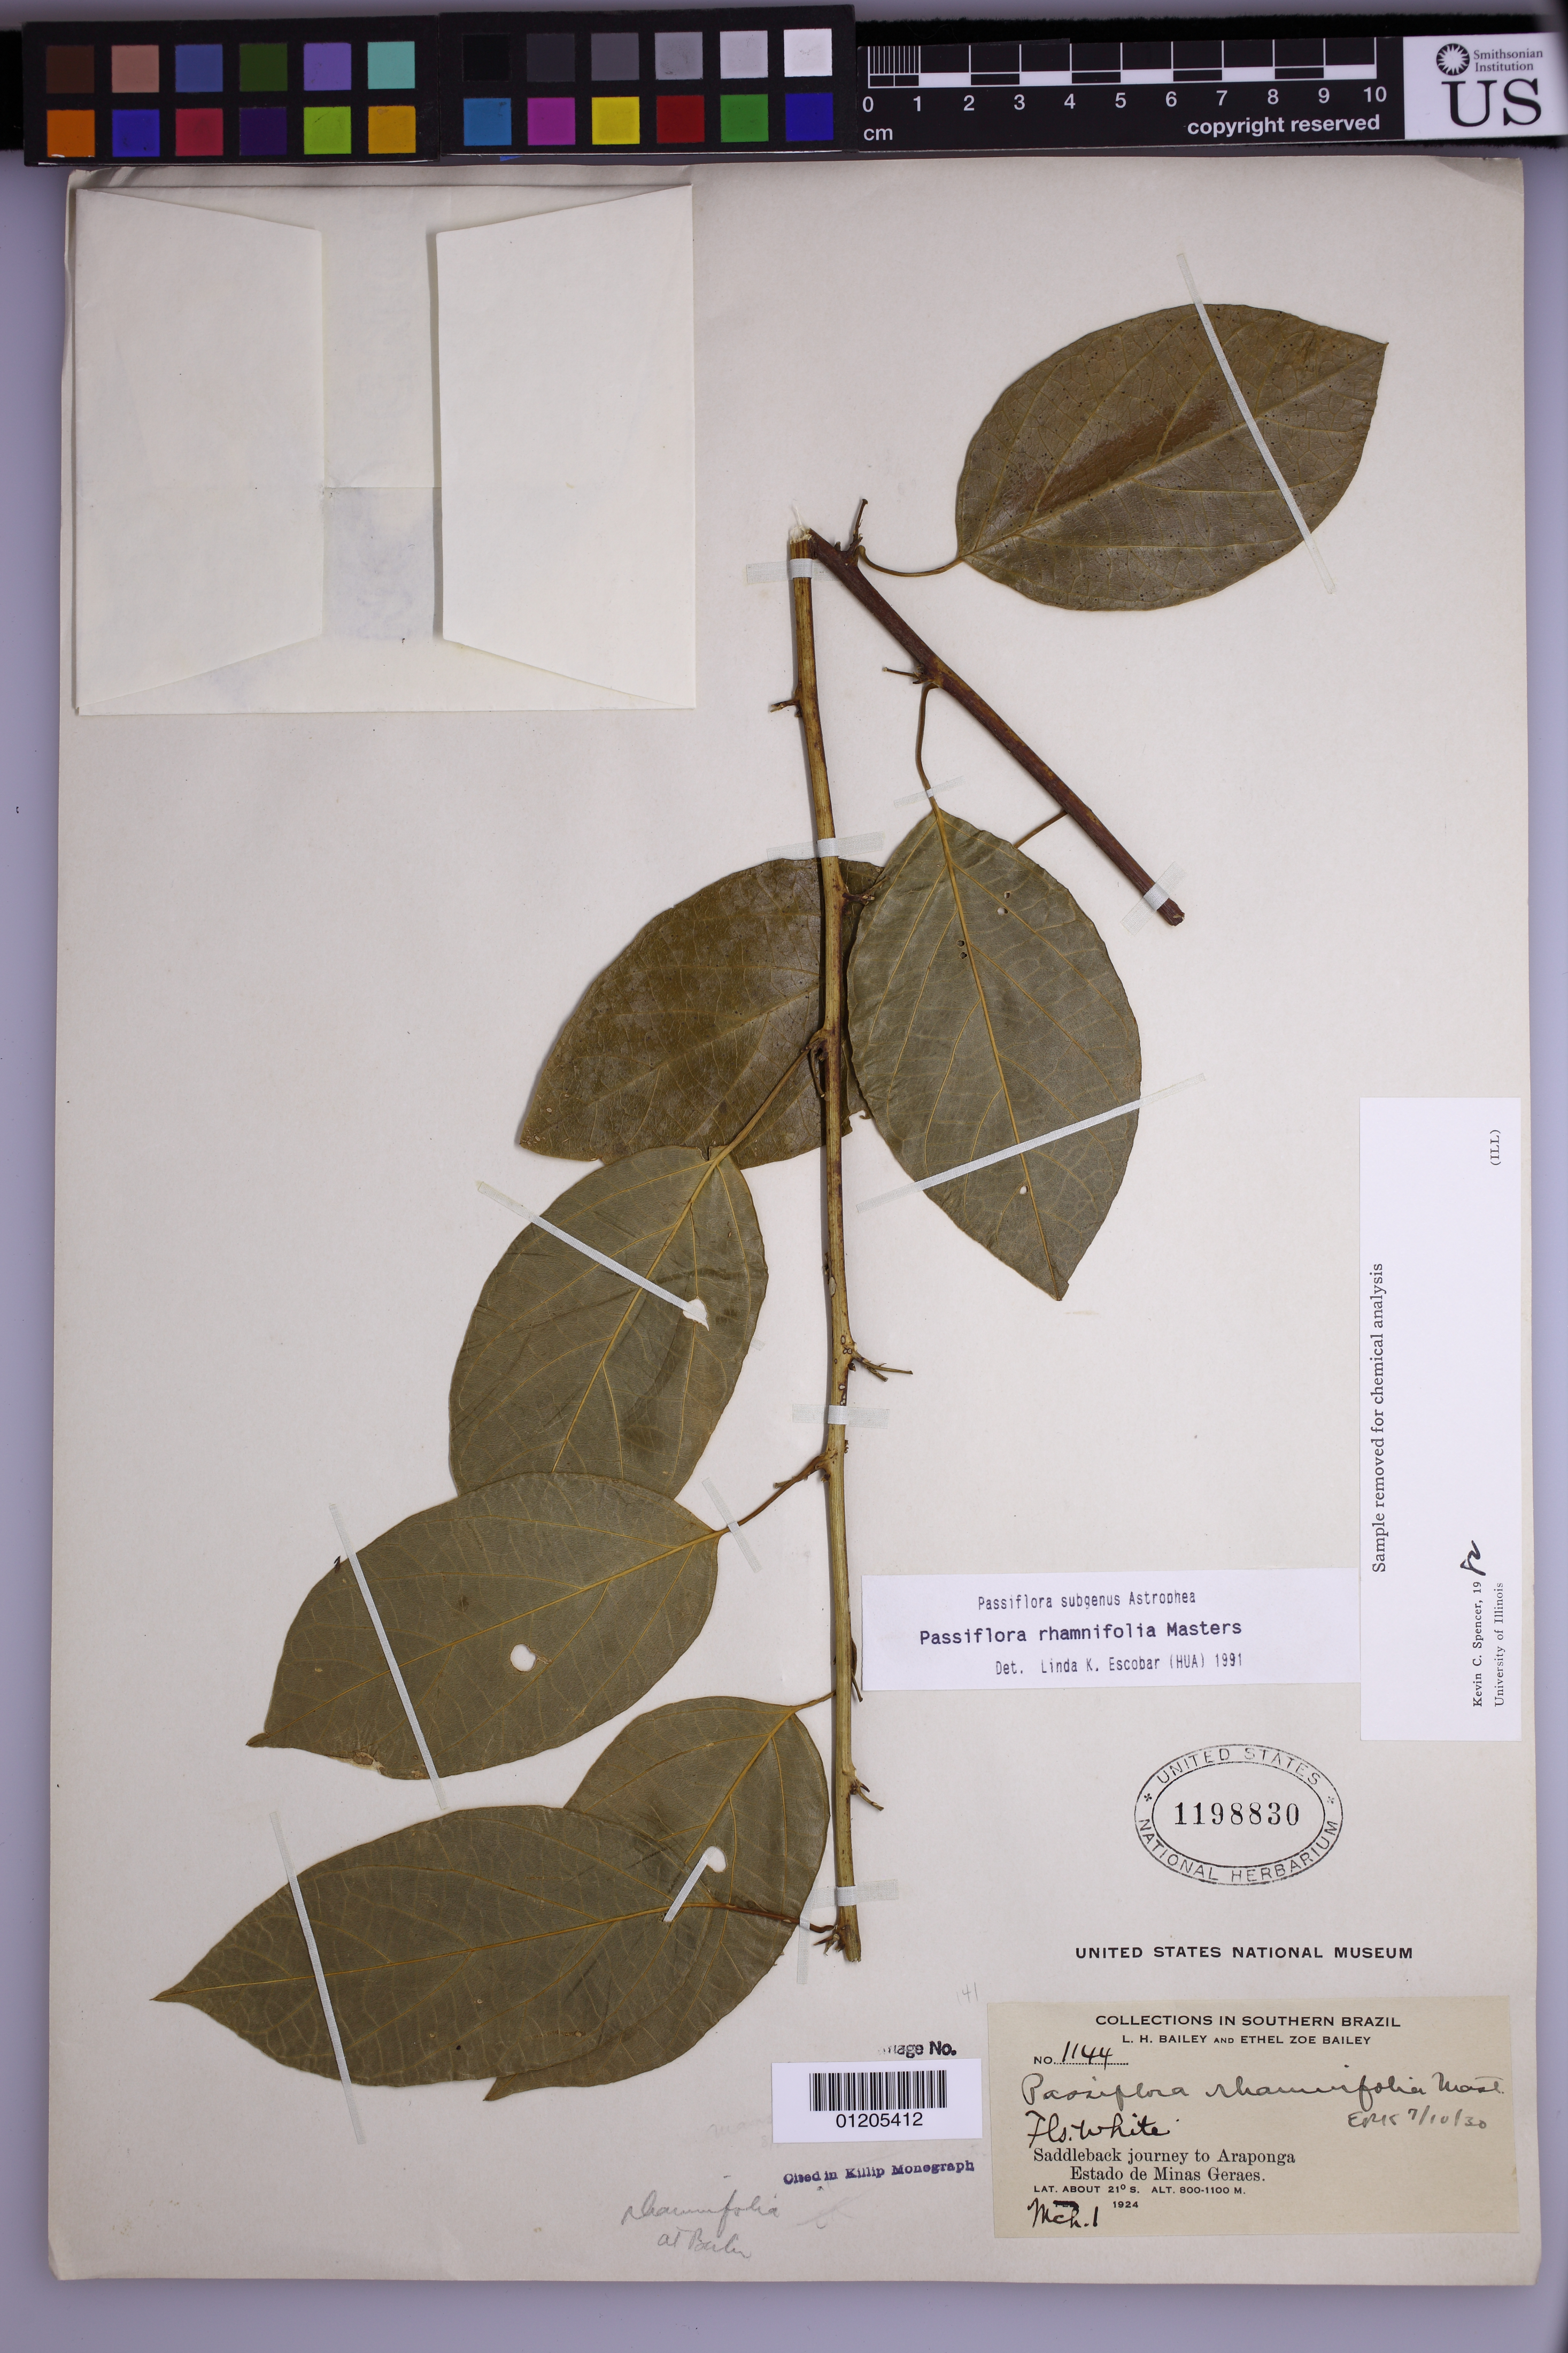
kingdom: Plantae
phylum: Tracheophyta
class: Magnoliopsida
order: Malpighiales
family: Passifloraceae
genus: Passiflora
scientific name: Passiflora rhamnifolia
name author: Mast. in Mart.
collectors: L. H. Bailey & E. Z. Bailey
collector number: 1144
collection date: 1930-10-07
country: Brazil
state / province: Minas Gerais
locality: Saddleback journey to Arapongaes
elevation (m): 800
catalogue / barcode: US 1198830